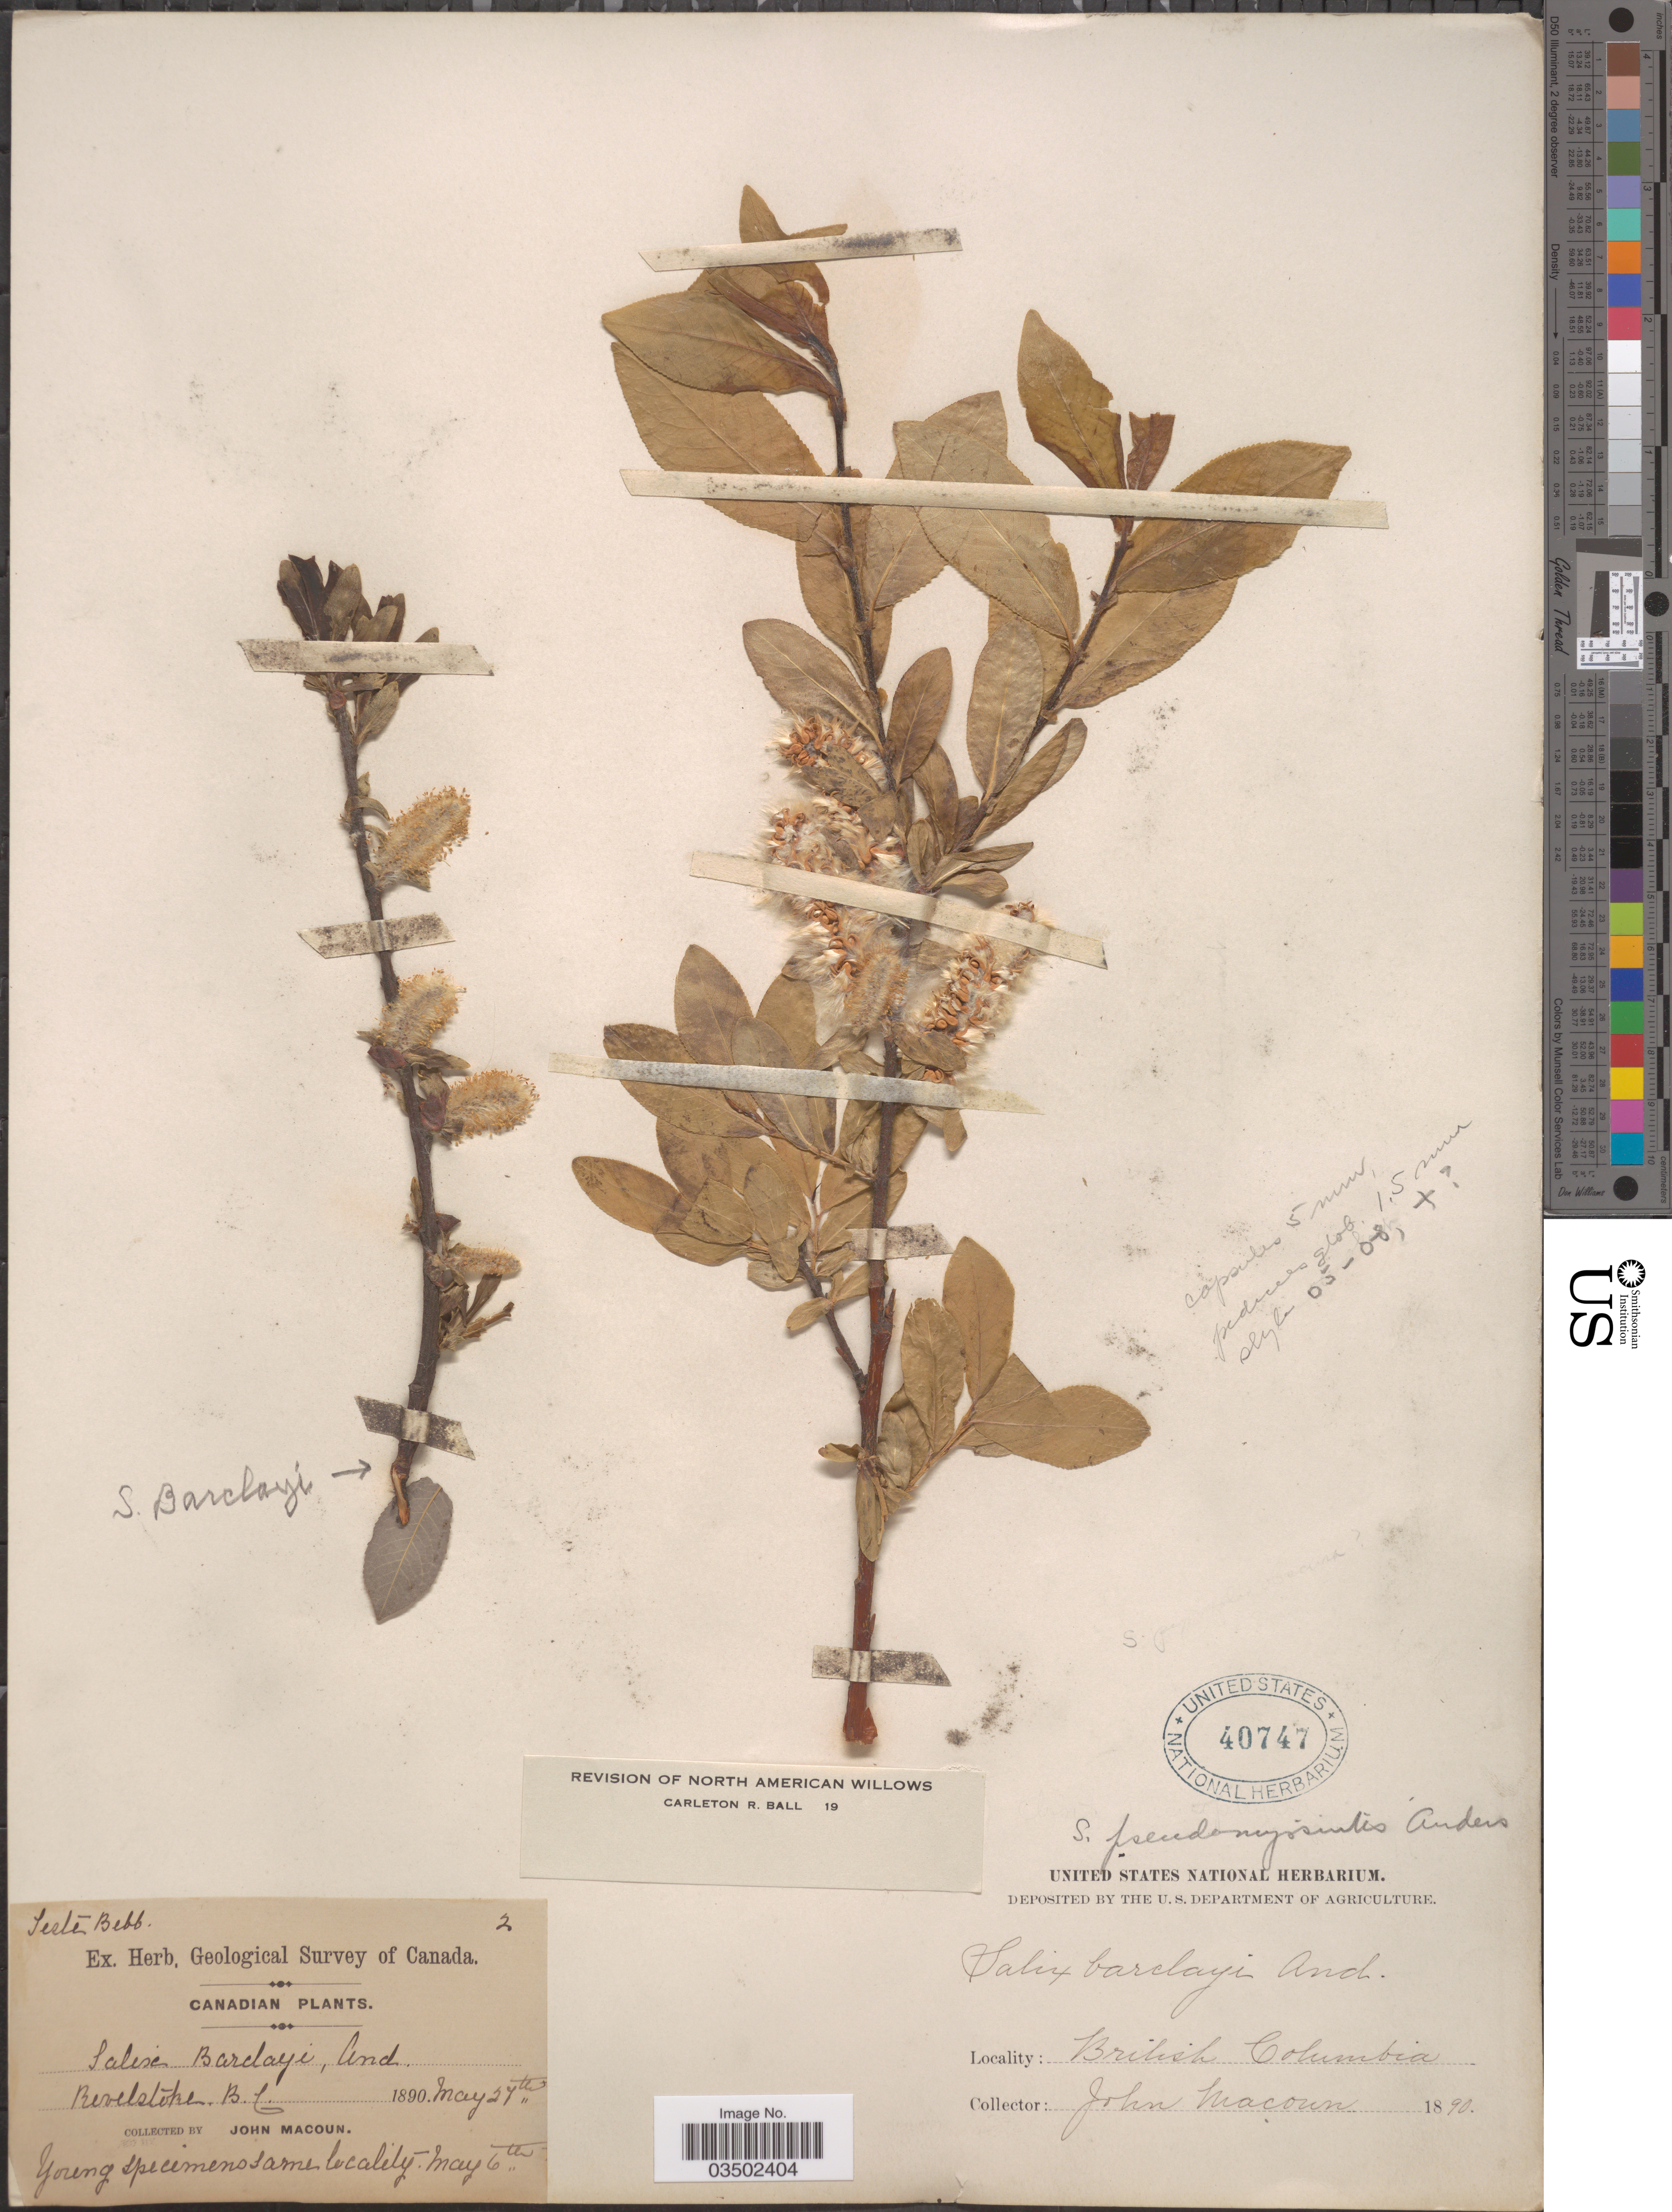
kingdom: Plantae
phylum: Tracheophyta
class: Magnoliopsida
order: Malpighiales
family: Salicaceae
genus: Salix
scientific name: Salix pseudocordata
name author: (Andersson) Andersson ex Rydb.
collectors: J. Macoun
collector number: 2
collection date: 1890-05-27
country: Canada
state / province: British Columbia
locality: Revelstoke.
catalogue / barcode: US 40747